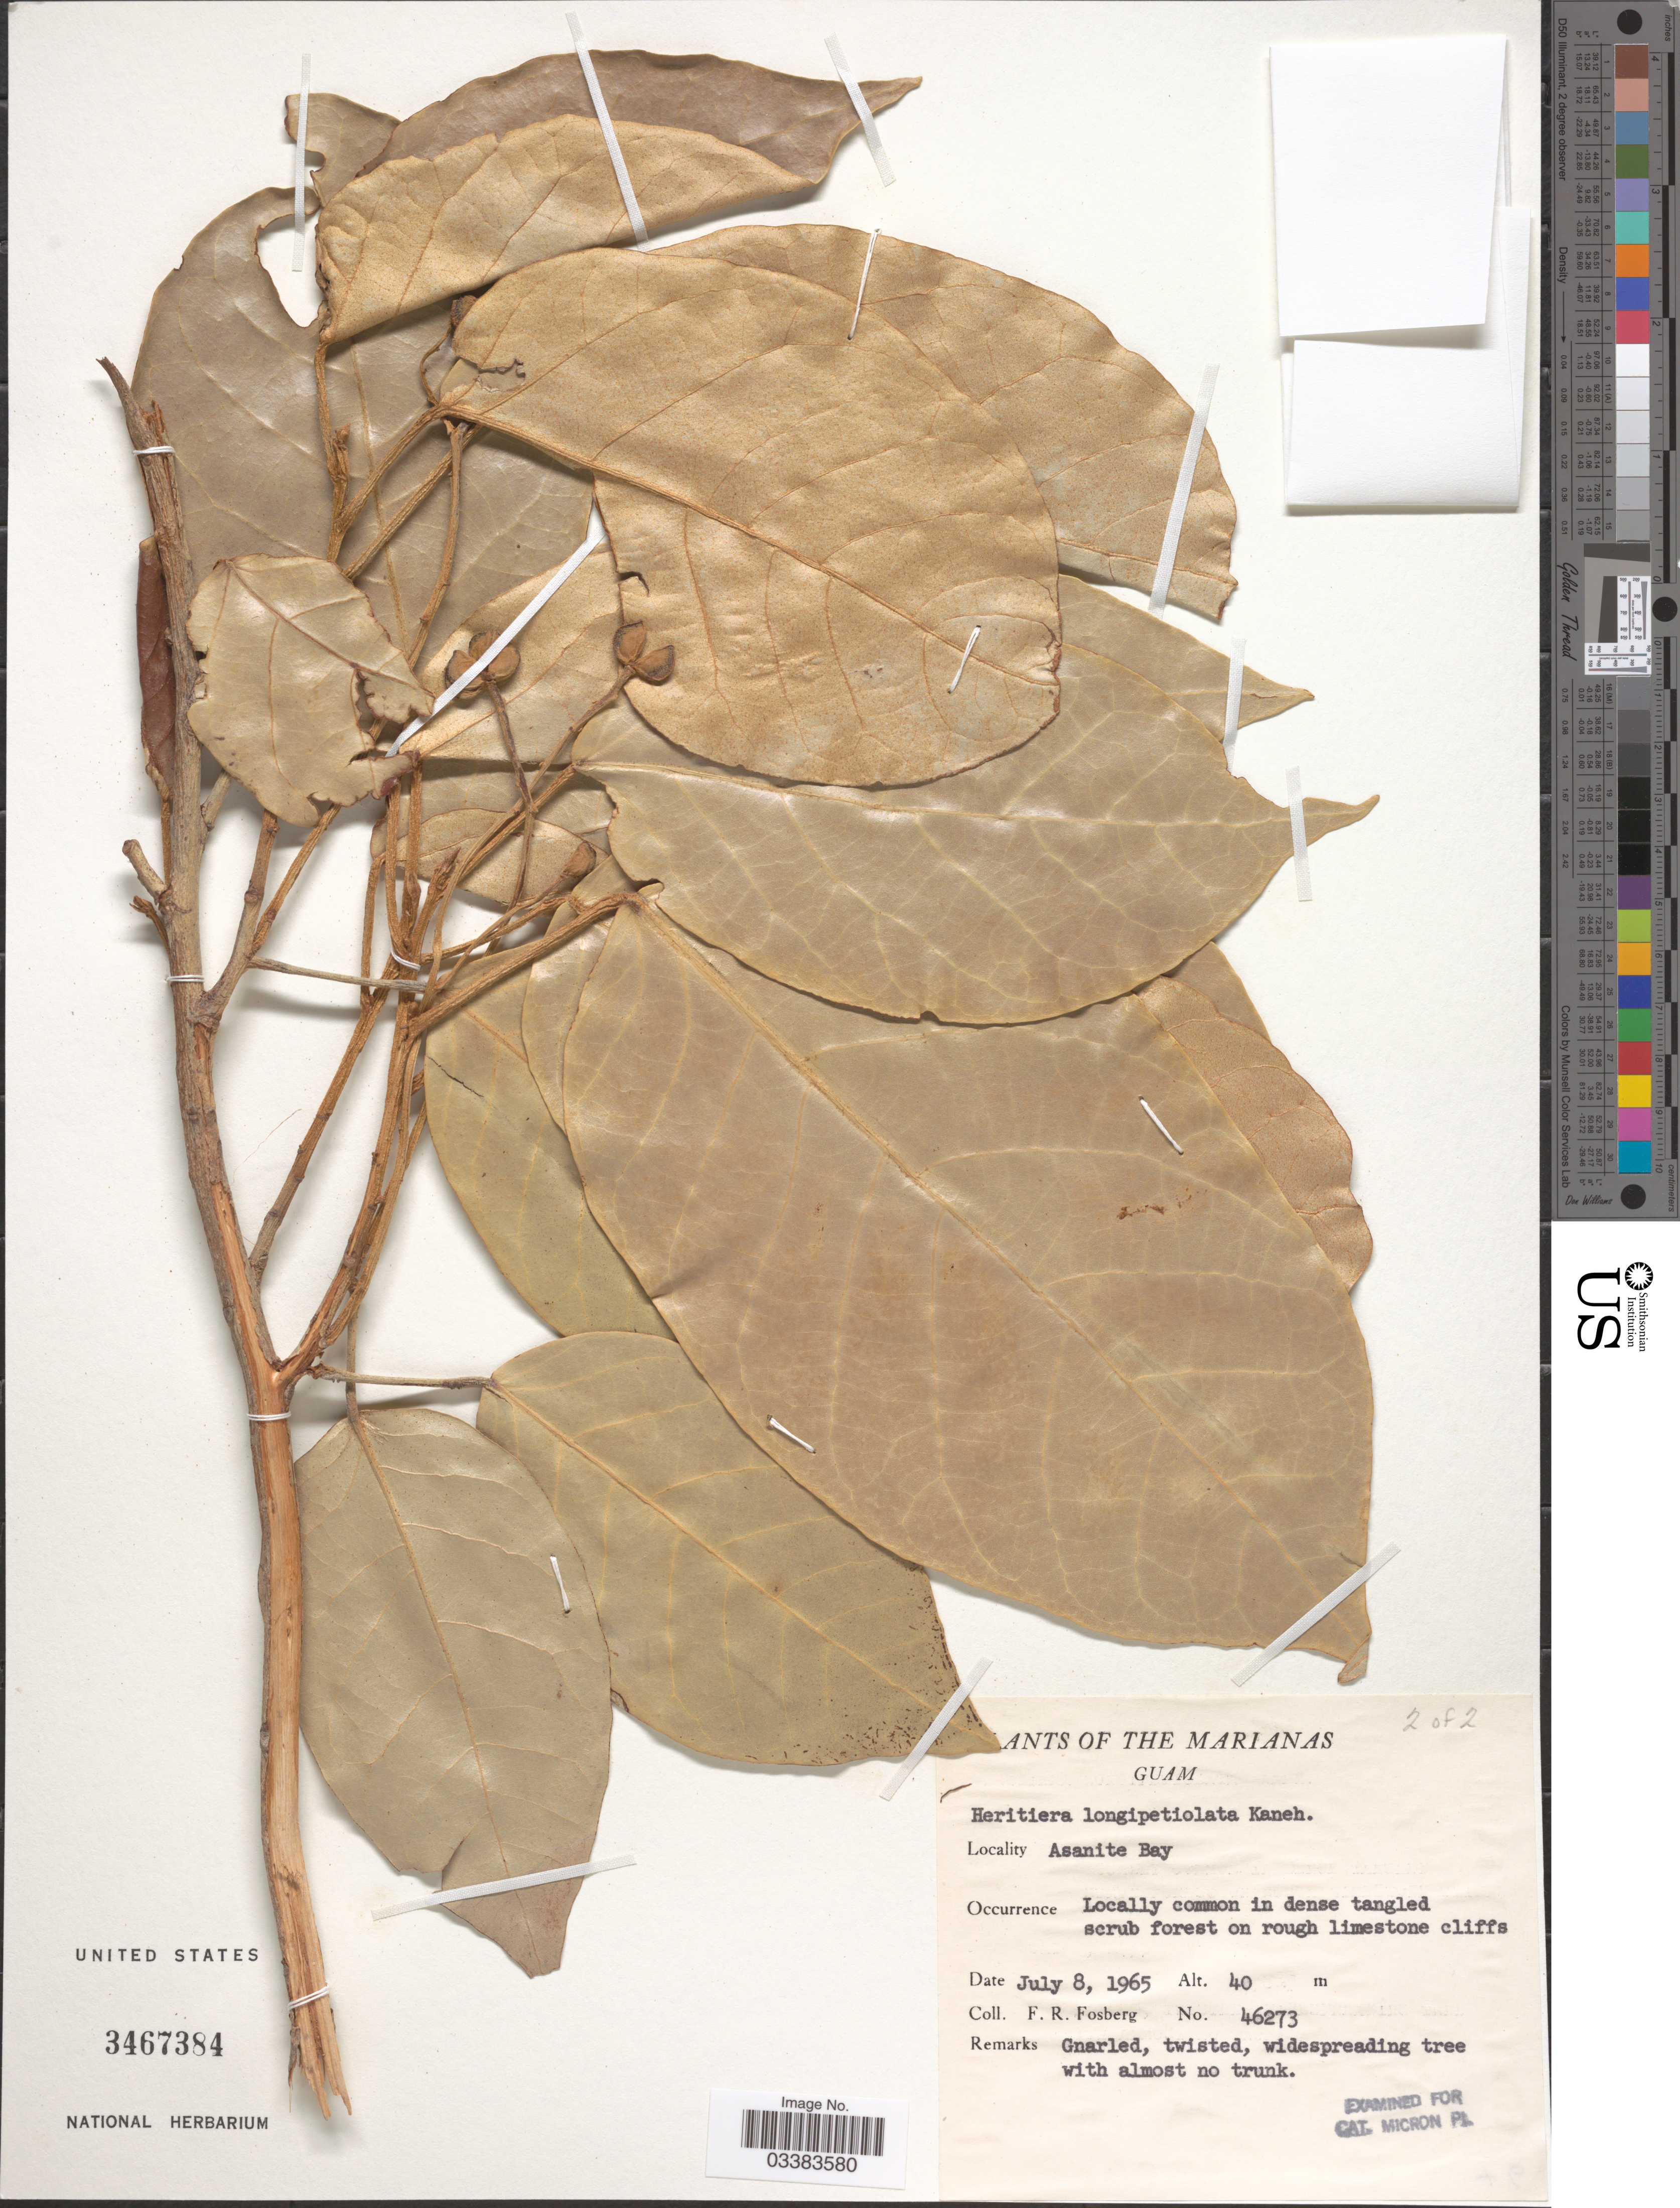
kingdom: Plantae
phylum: Tracheophyta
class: Magnoliopsida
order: Malvales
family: Malvaceae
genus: Heritiera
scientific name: Heritiera longipetiolata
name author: Kaneh.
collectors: F. R. Fosberg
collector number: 46273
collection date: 1965-07-08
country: Guam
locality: The Marianas. Asanite Bay.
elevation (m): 40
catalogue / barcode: US 3467384